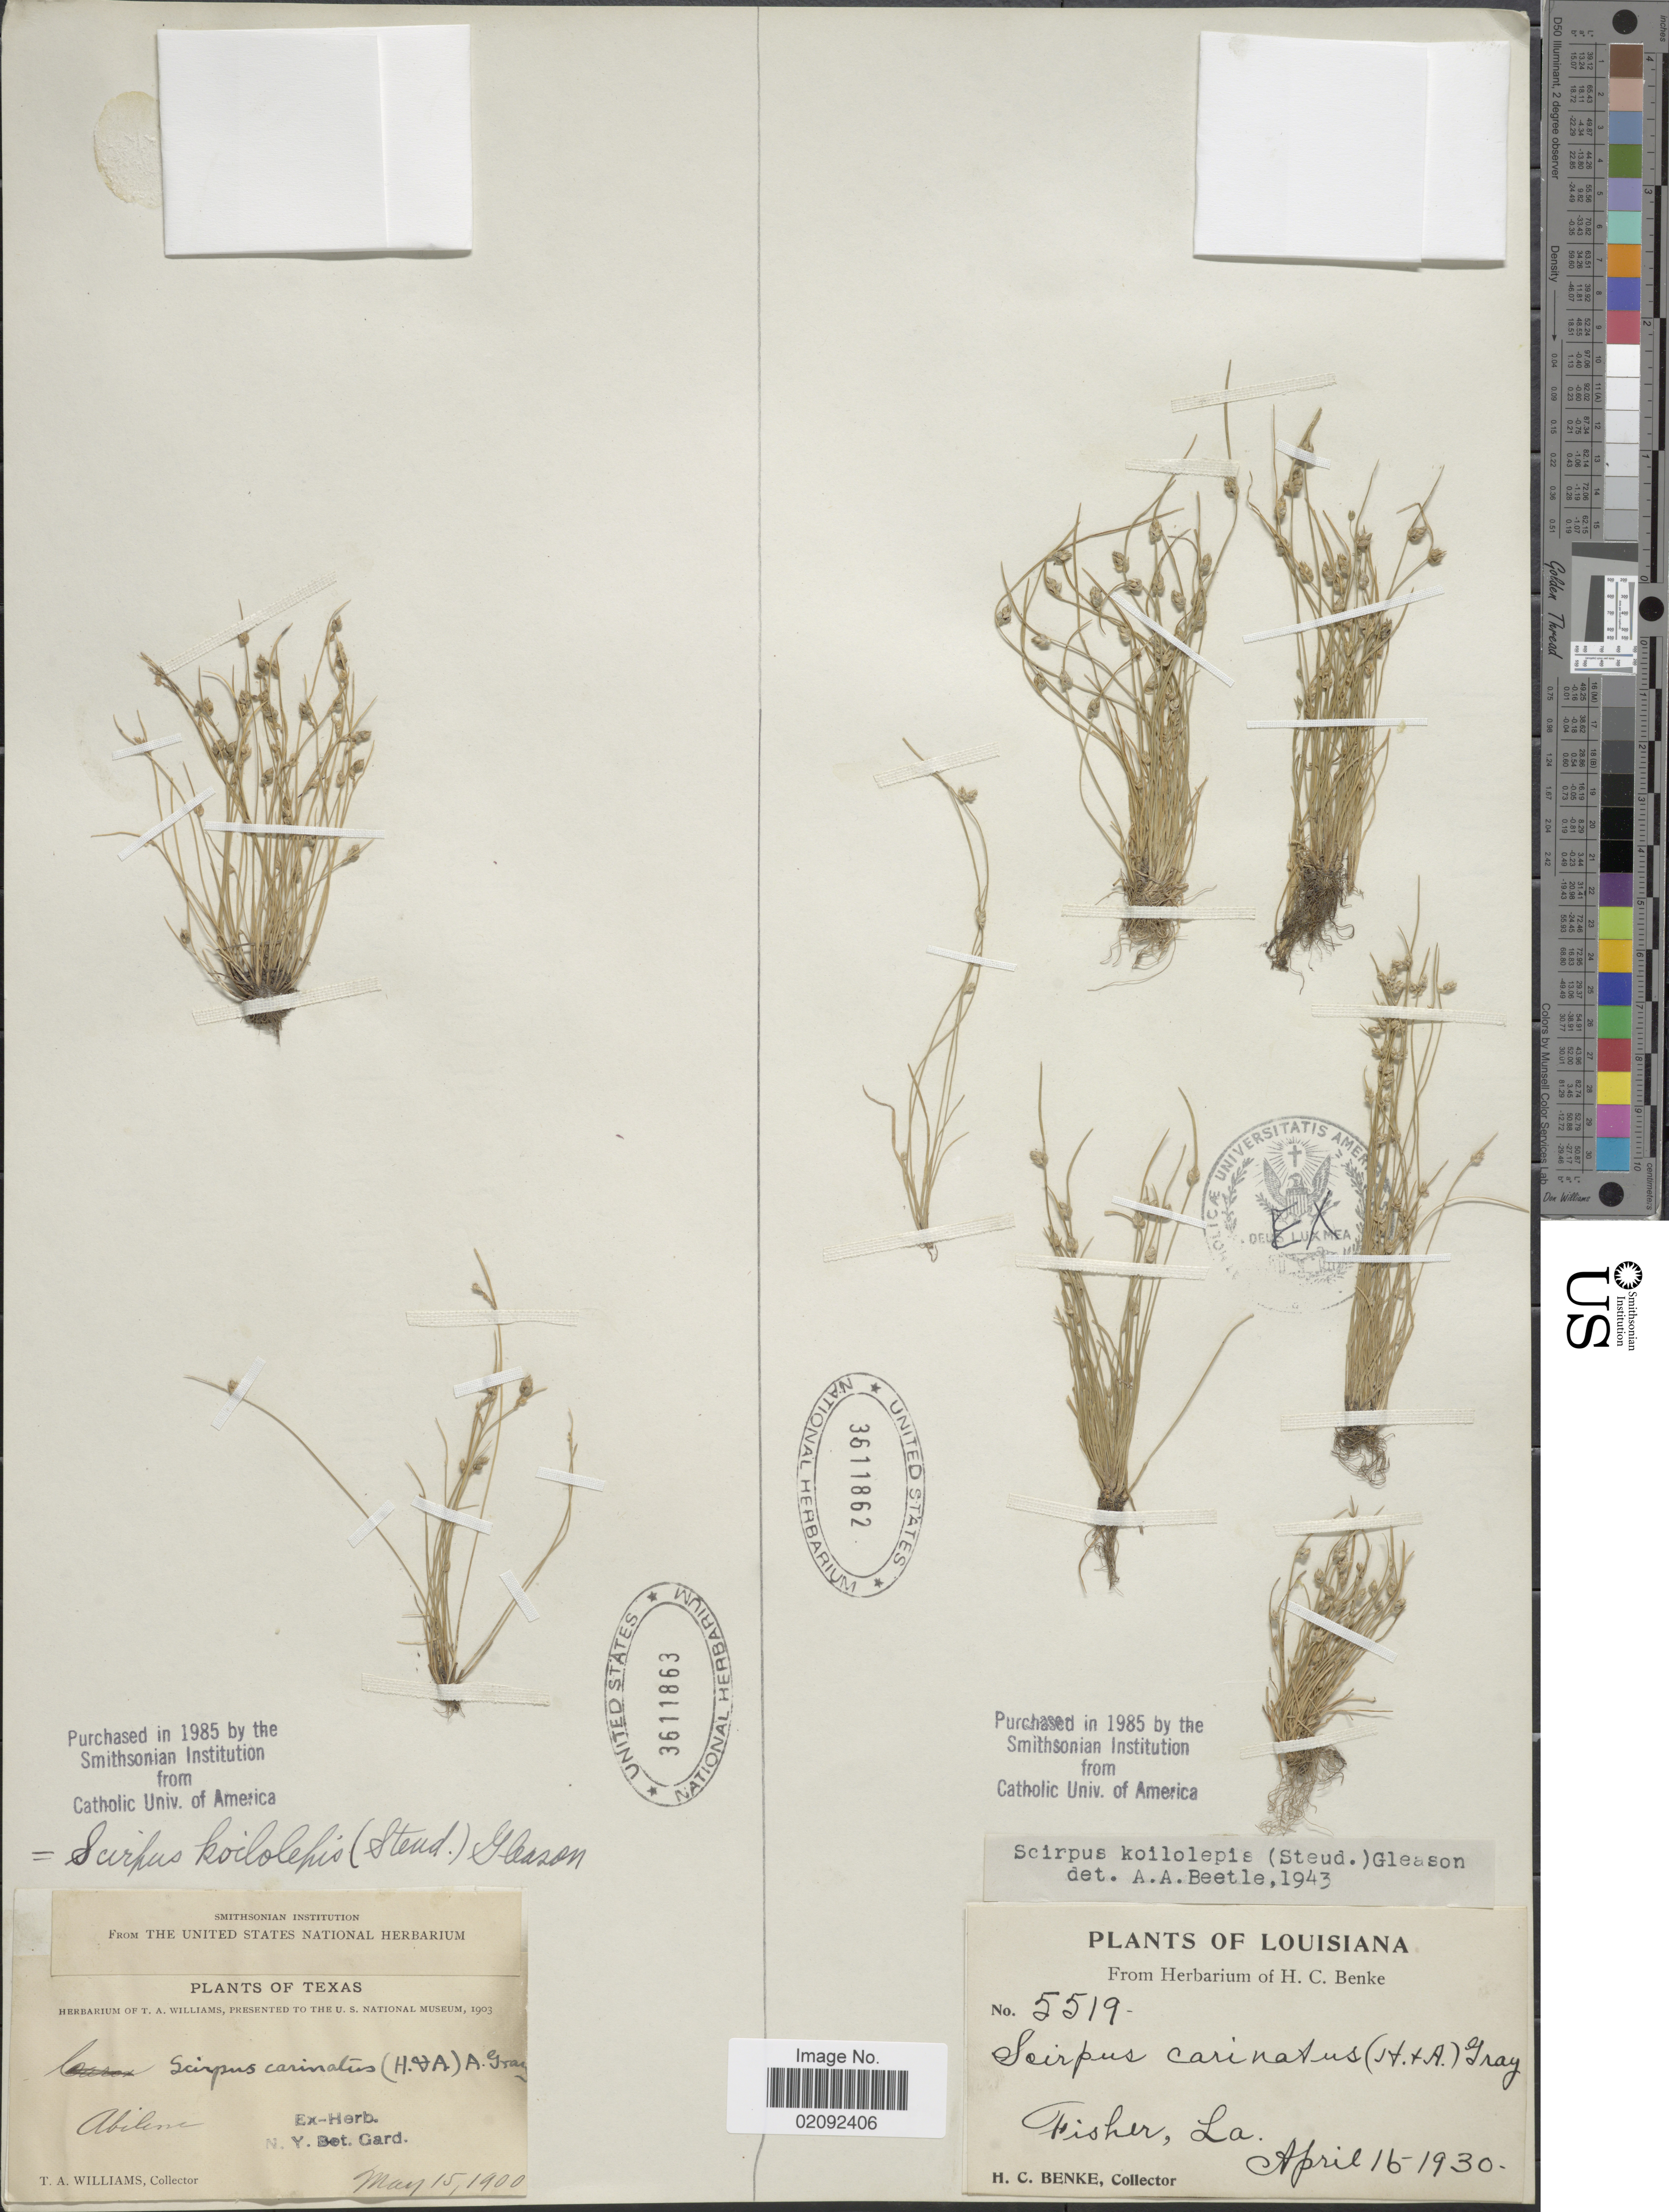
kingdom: Plantae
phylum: Tracheophyta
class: Liliopsida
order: Poales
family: Cyperaceae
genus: Isolepis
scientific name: Isolepis carinata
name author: Hook. & Arn. ex Torr.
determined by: Strong, M. T., (US), Smithsonian Institution - National Museum of Natural History (UNITED STATES)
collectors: H. Benke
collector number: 5519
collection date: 1930-04-15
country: United States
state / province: Louisiana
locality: Fisher.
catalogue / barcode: US 3611862-2